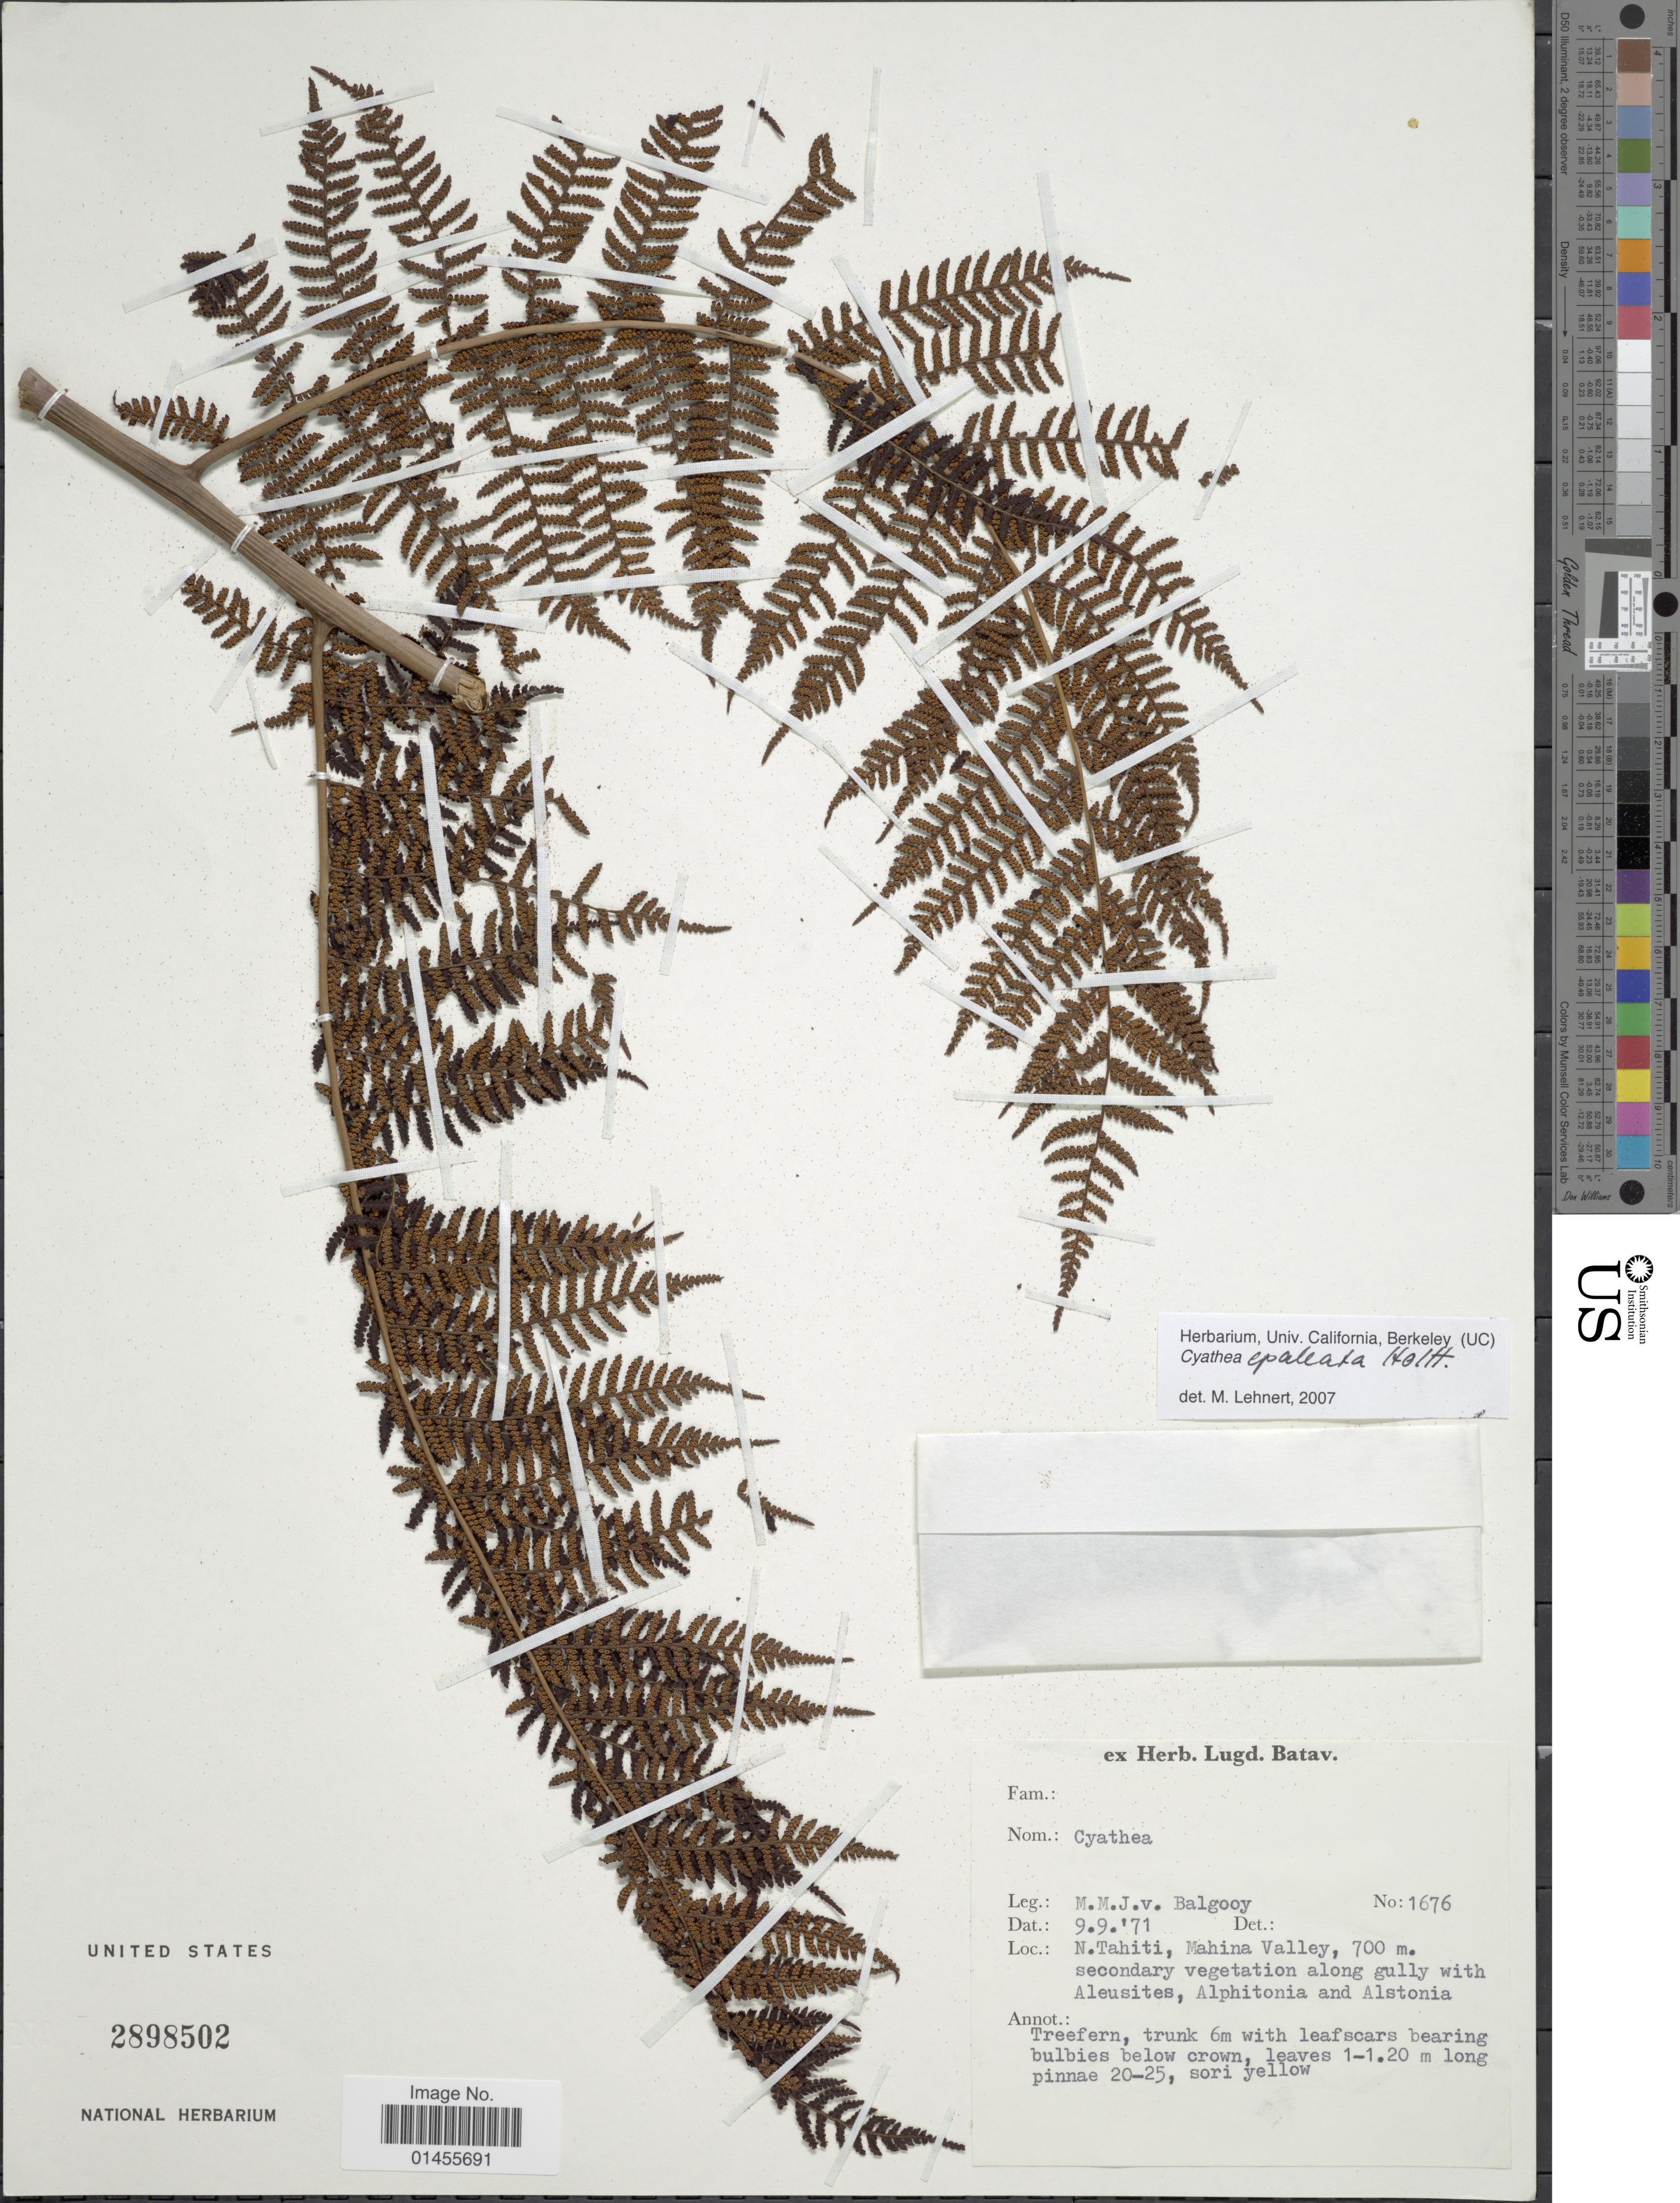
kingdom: Plantae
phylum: Tracheophyta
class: Polypodiopsida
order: Cyatheales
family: Cyatheaceae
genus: Alsophila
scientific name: Alsophila sp.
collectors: M. M. van Balgooy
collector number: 1676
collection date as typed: Transcribed d/m/y: 9/9/71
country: French Polynesia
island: Tahiti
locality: N. Tahiti, Mahina Valley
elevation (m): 700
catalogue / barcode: US 2898502